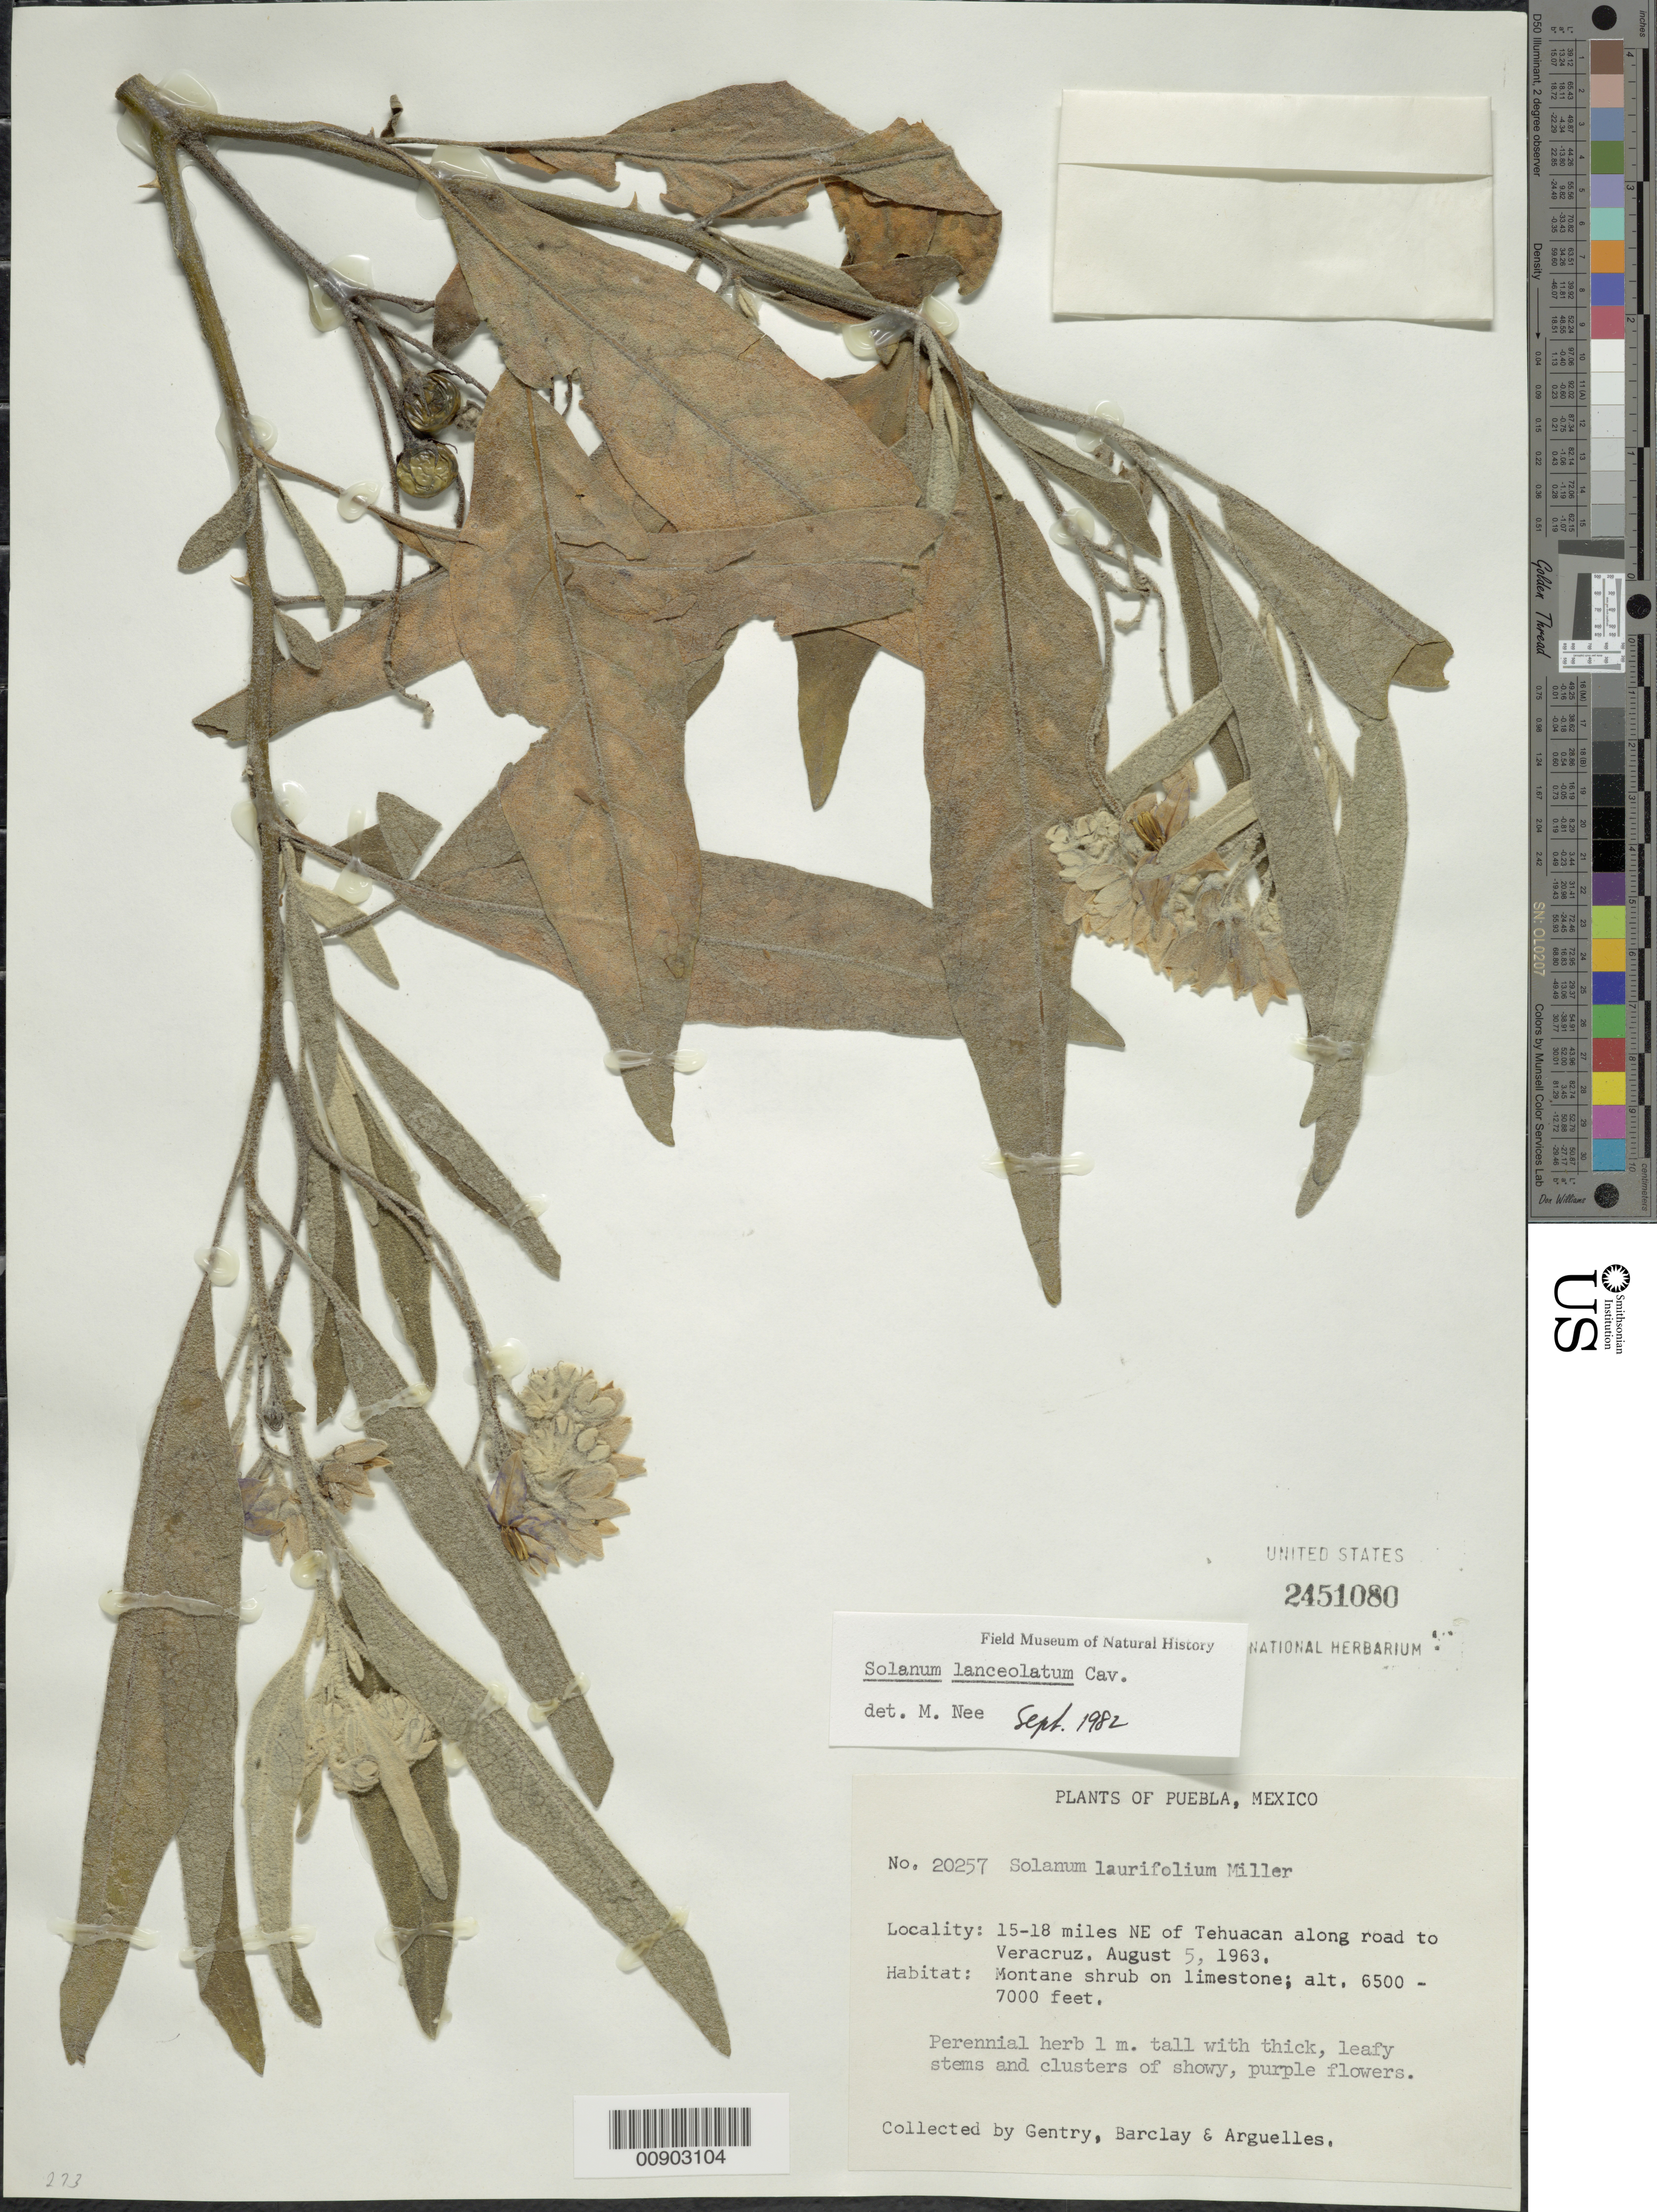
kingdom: Plantae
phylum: Tracheophyta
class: Magnoliopsida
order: Solanales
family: Solanaceae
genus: Solanum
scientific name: Solanum lanceolatum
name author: Cav.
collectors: Gentry, --, -- Barclay & Arguelles, --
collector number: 20257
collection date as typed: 05 Aug 1963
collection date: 1963-08-05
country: Mexico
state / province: Puebla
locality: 15-18 miles NE of Tehuacán along road to Varacruz.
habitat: Montane shrub on limestone.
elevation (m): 1981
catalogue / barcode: US 2451080